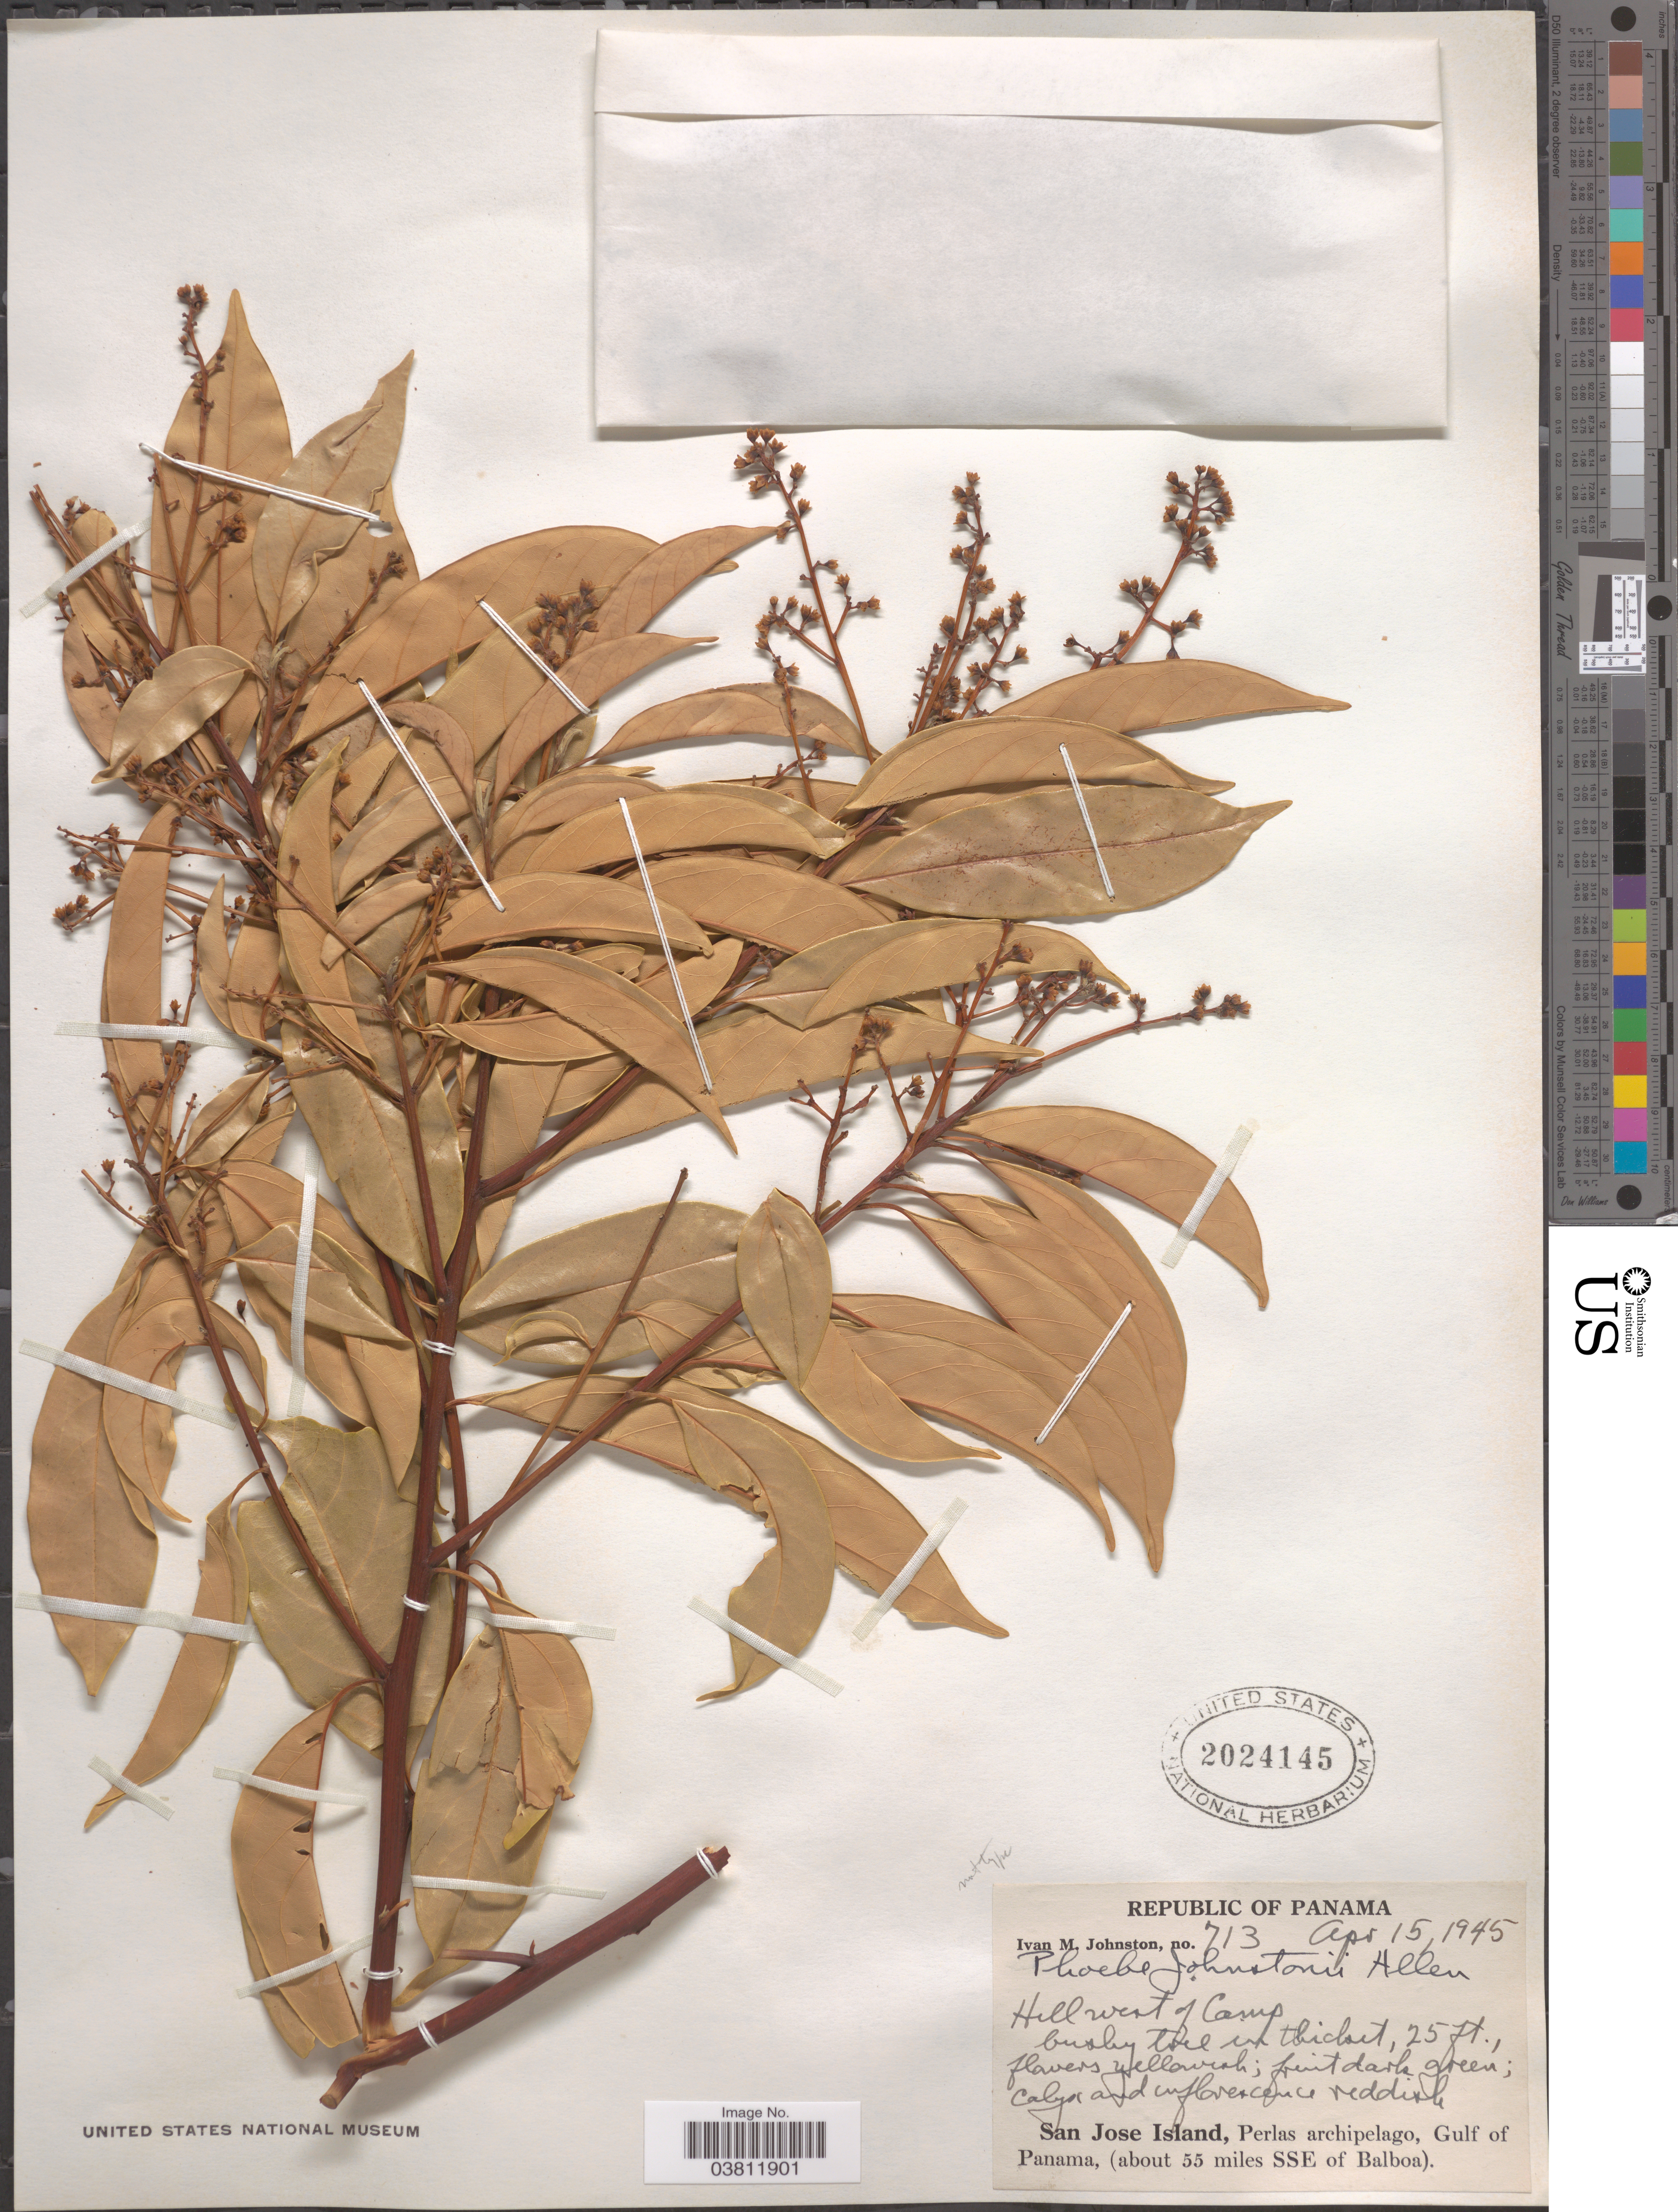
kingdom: Plantae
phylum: Tracheophyta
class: Magnoliopsida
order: Laurales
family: Lauraceae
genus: Phoebe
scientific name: Phoebe johnstonii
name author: C.K. Allen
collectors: I.M. Johnston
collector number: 713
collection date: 1945-04-15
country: Panama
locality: San Jose Island, Perlas archipelago, Gulf of Panama, (about 55 miles SSE of Balboa).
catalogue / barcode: US 2024145